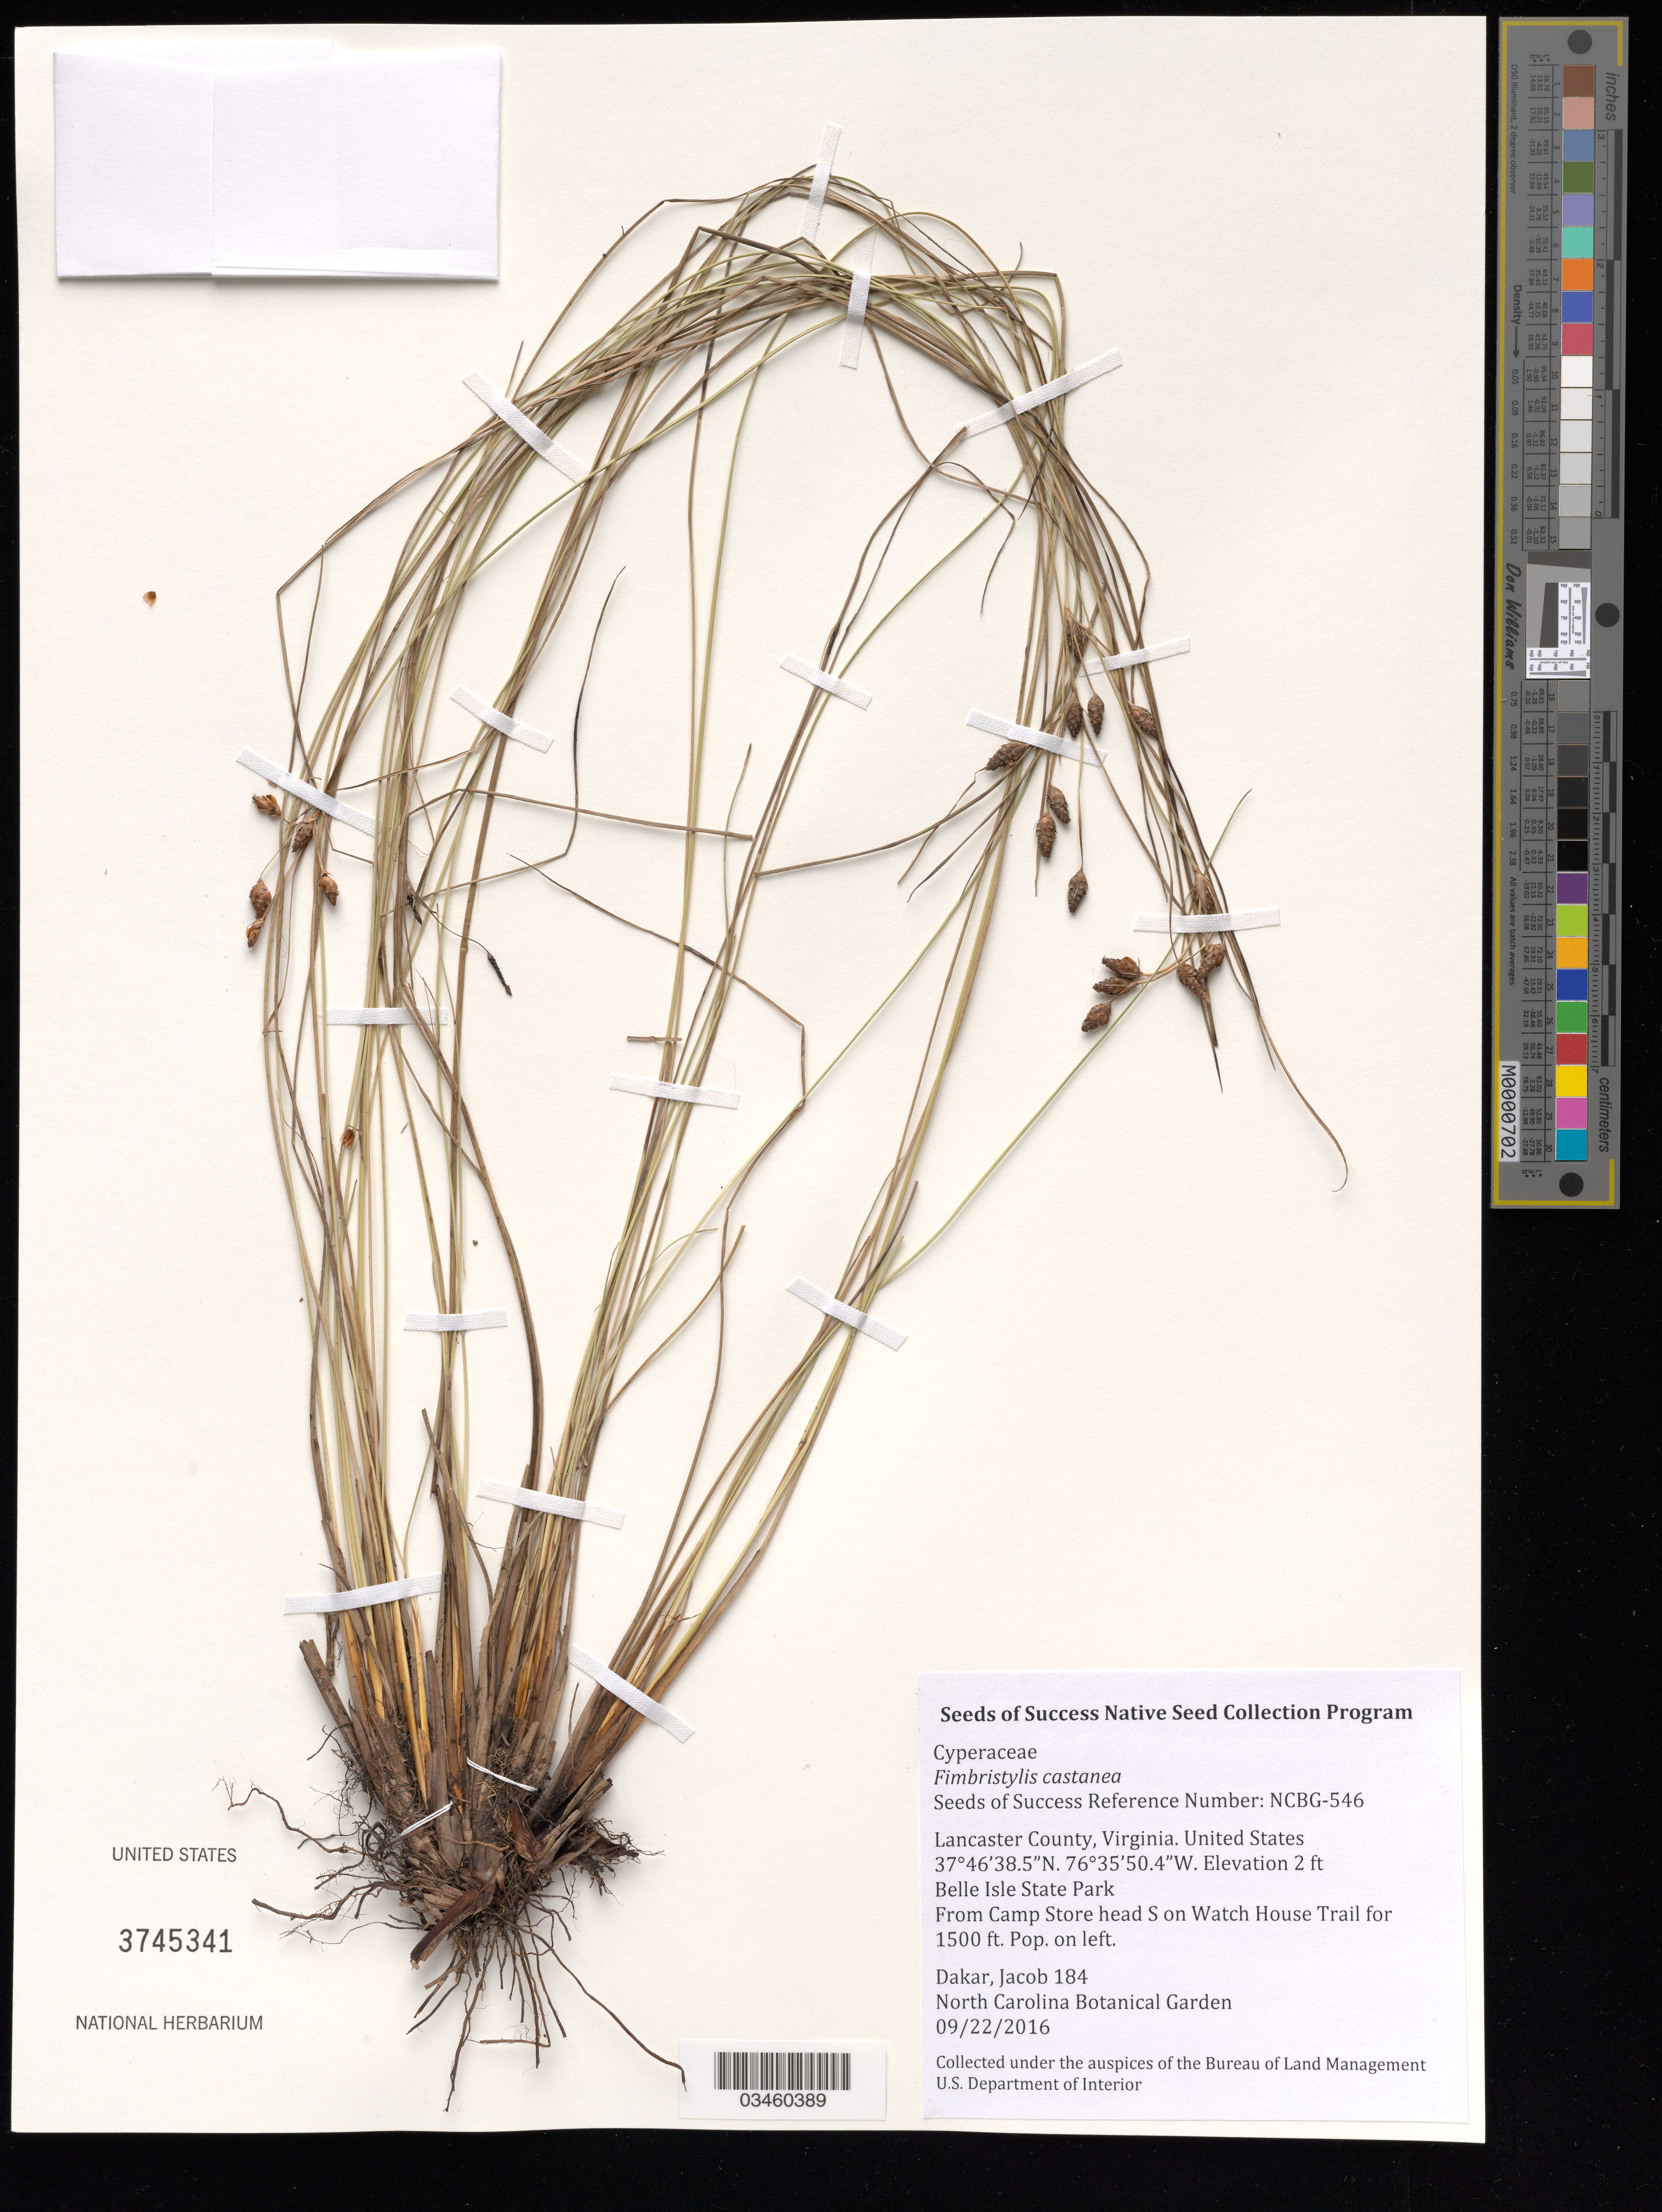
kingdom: Plantae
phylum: Tracheophyta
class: Liliopsida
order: Poales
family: Cyperaceae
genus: Fimbristylis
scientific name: Fimbristylis castanea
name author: (Michx.) Vahl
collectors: J. Dakar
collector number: NCBG-546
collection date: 2016-09-22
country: United States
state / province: Virginia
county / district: Lancaster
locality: Belle Isle State Park, Watch House Trail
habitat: Irregularly flood eastern tidal salt shrub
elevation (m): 1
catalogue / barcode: US 3745341